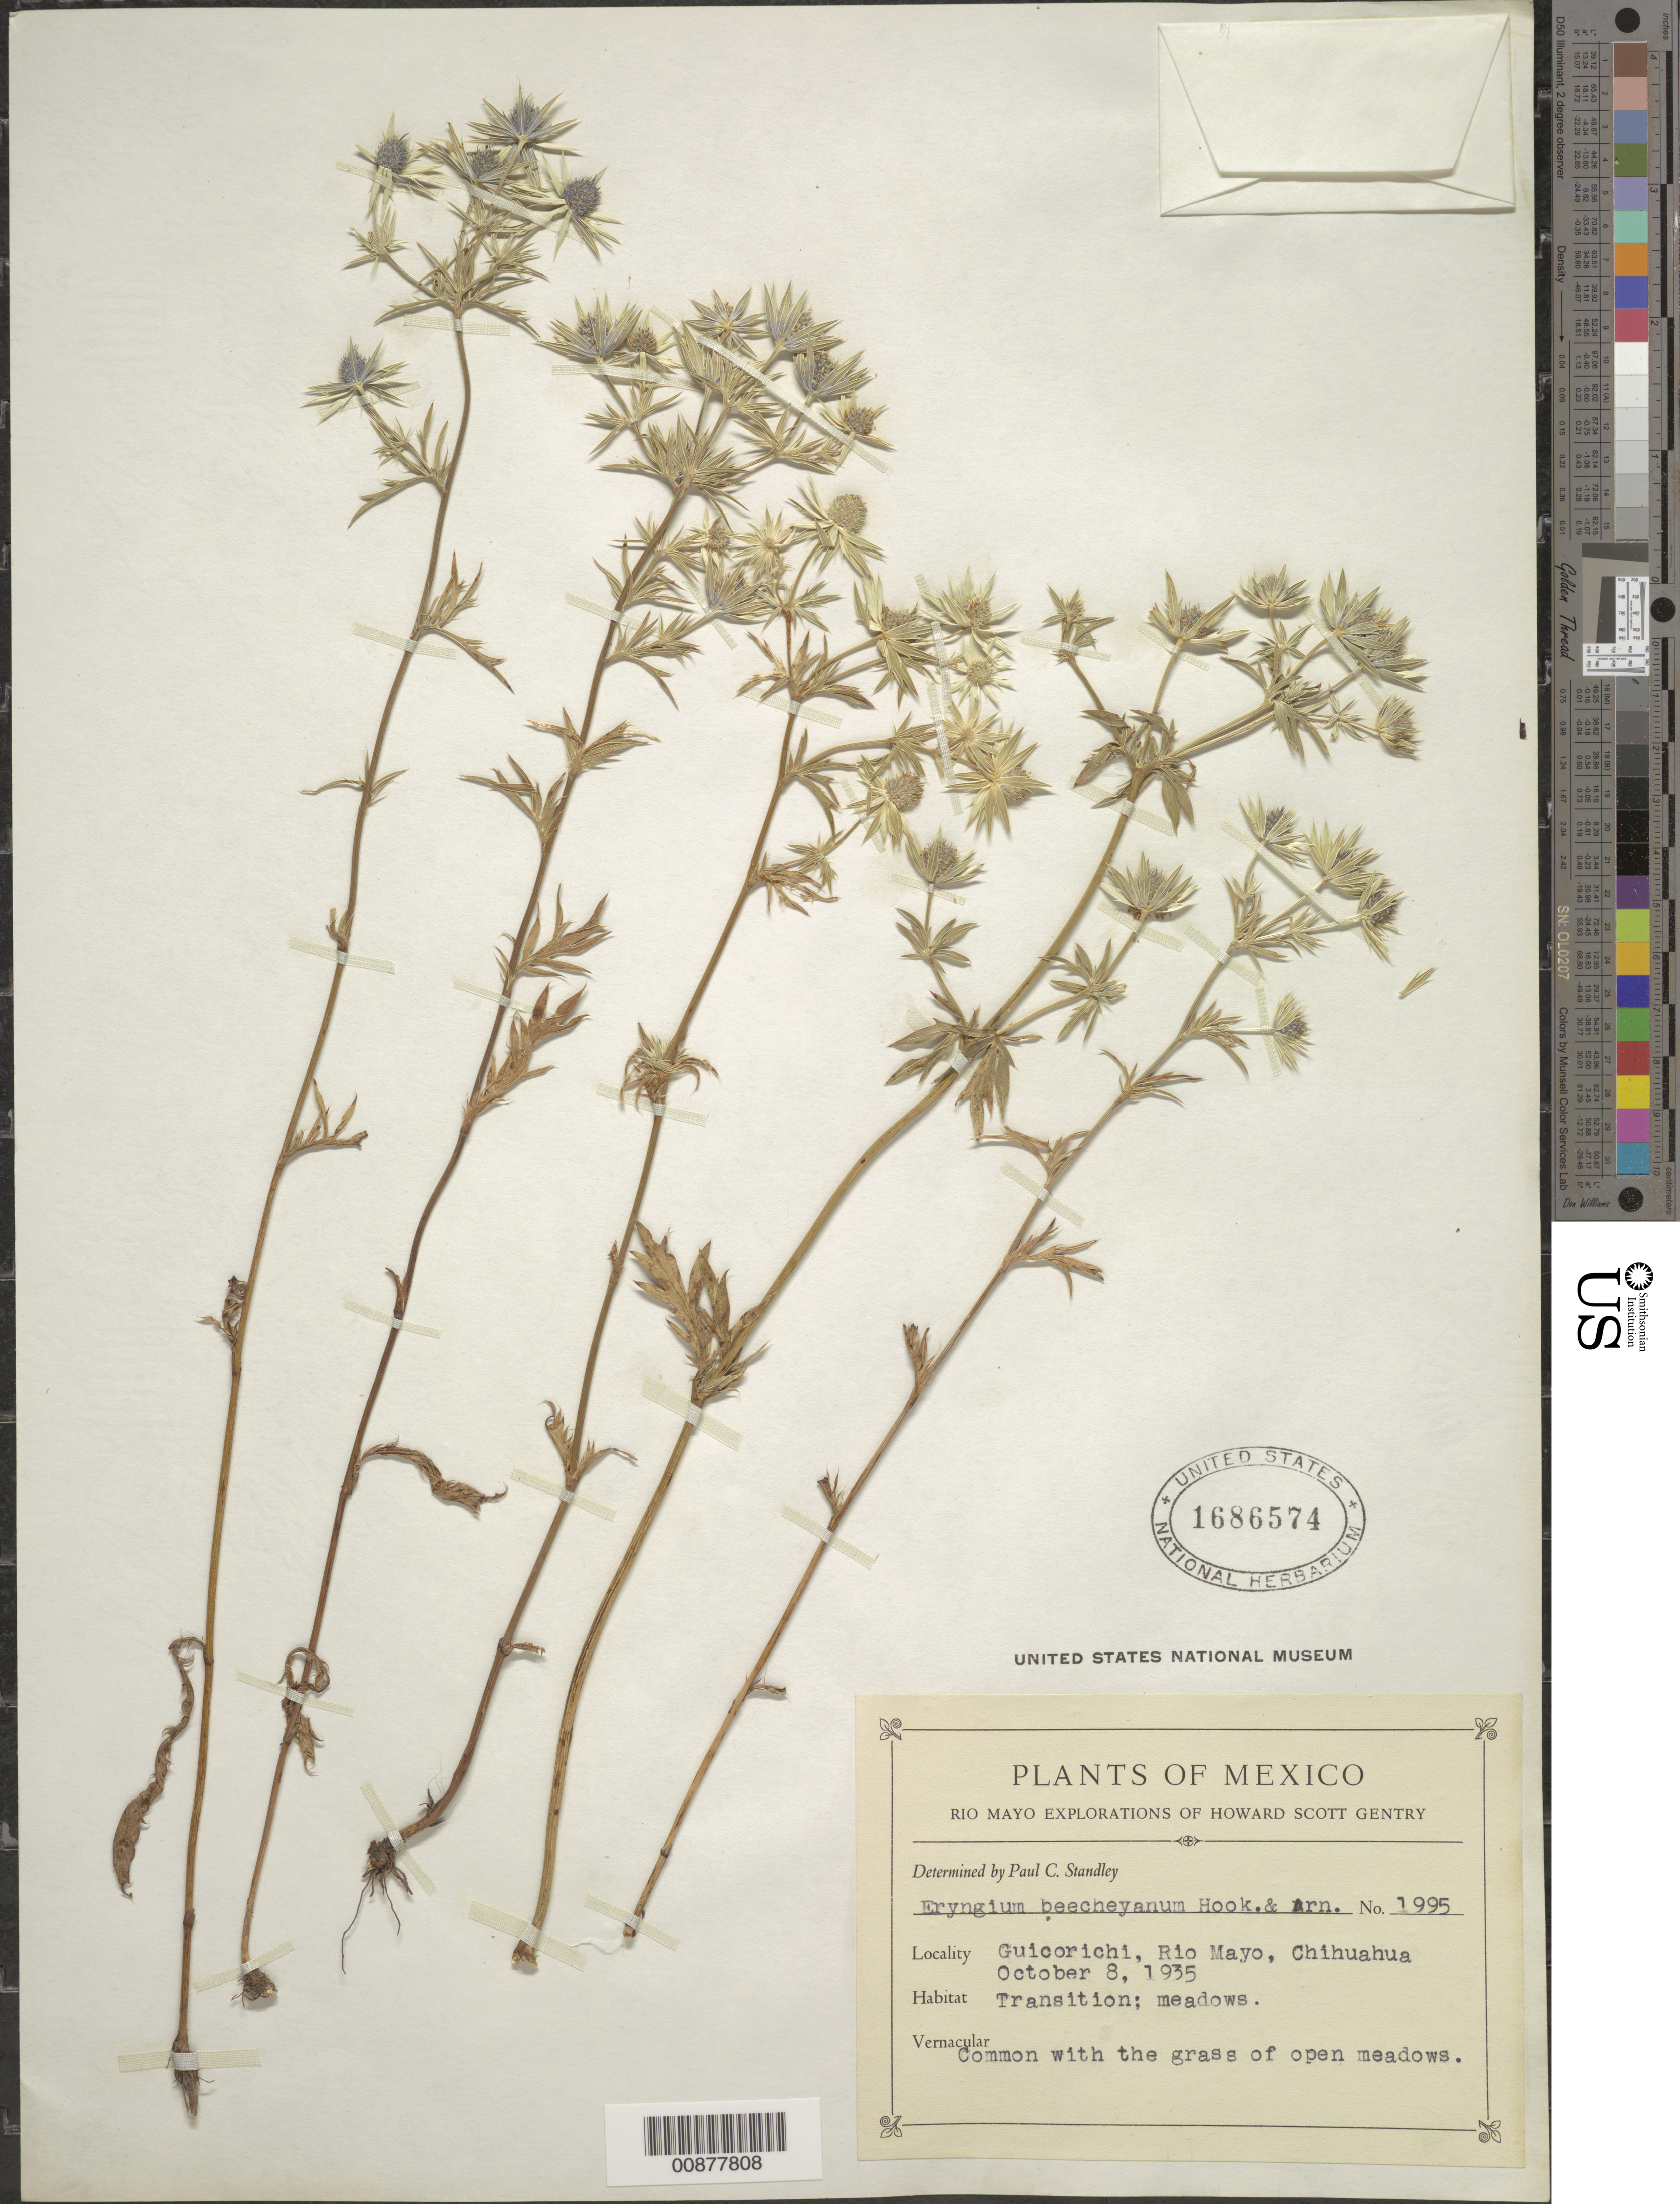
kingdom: Plantae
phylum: Tracheophyta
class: Magnoliopsida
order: Apiales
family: Apiaceae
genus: Eryngium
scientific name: Eryngium beecheyanum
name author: Hook. f. & Arn.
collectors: H. S. Gentry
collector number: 1995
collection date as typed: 08 Oct 1935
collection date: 1935-10-08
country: Mexico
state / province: Chihuahua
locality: Guicorichi, Río Mayo, Chihuahua.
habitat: Transition; meadows. Common with the grass of open meadows.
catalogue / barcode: US 1686574